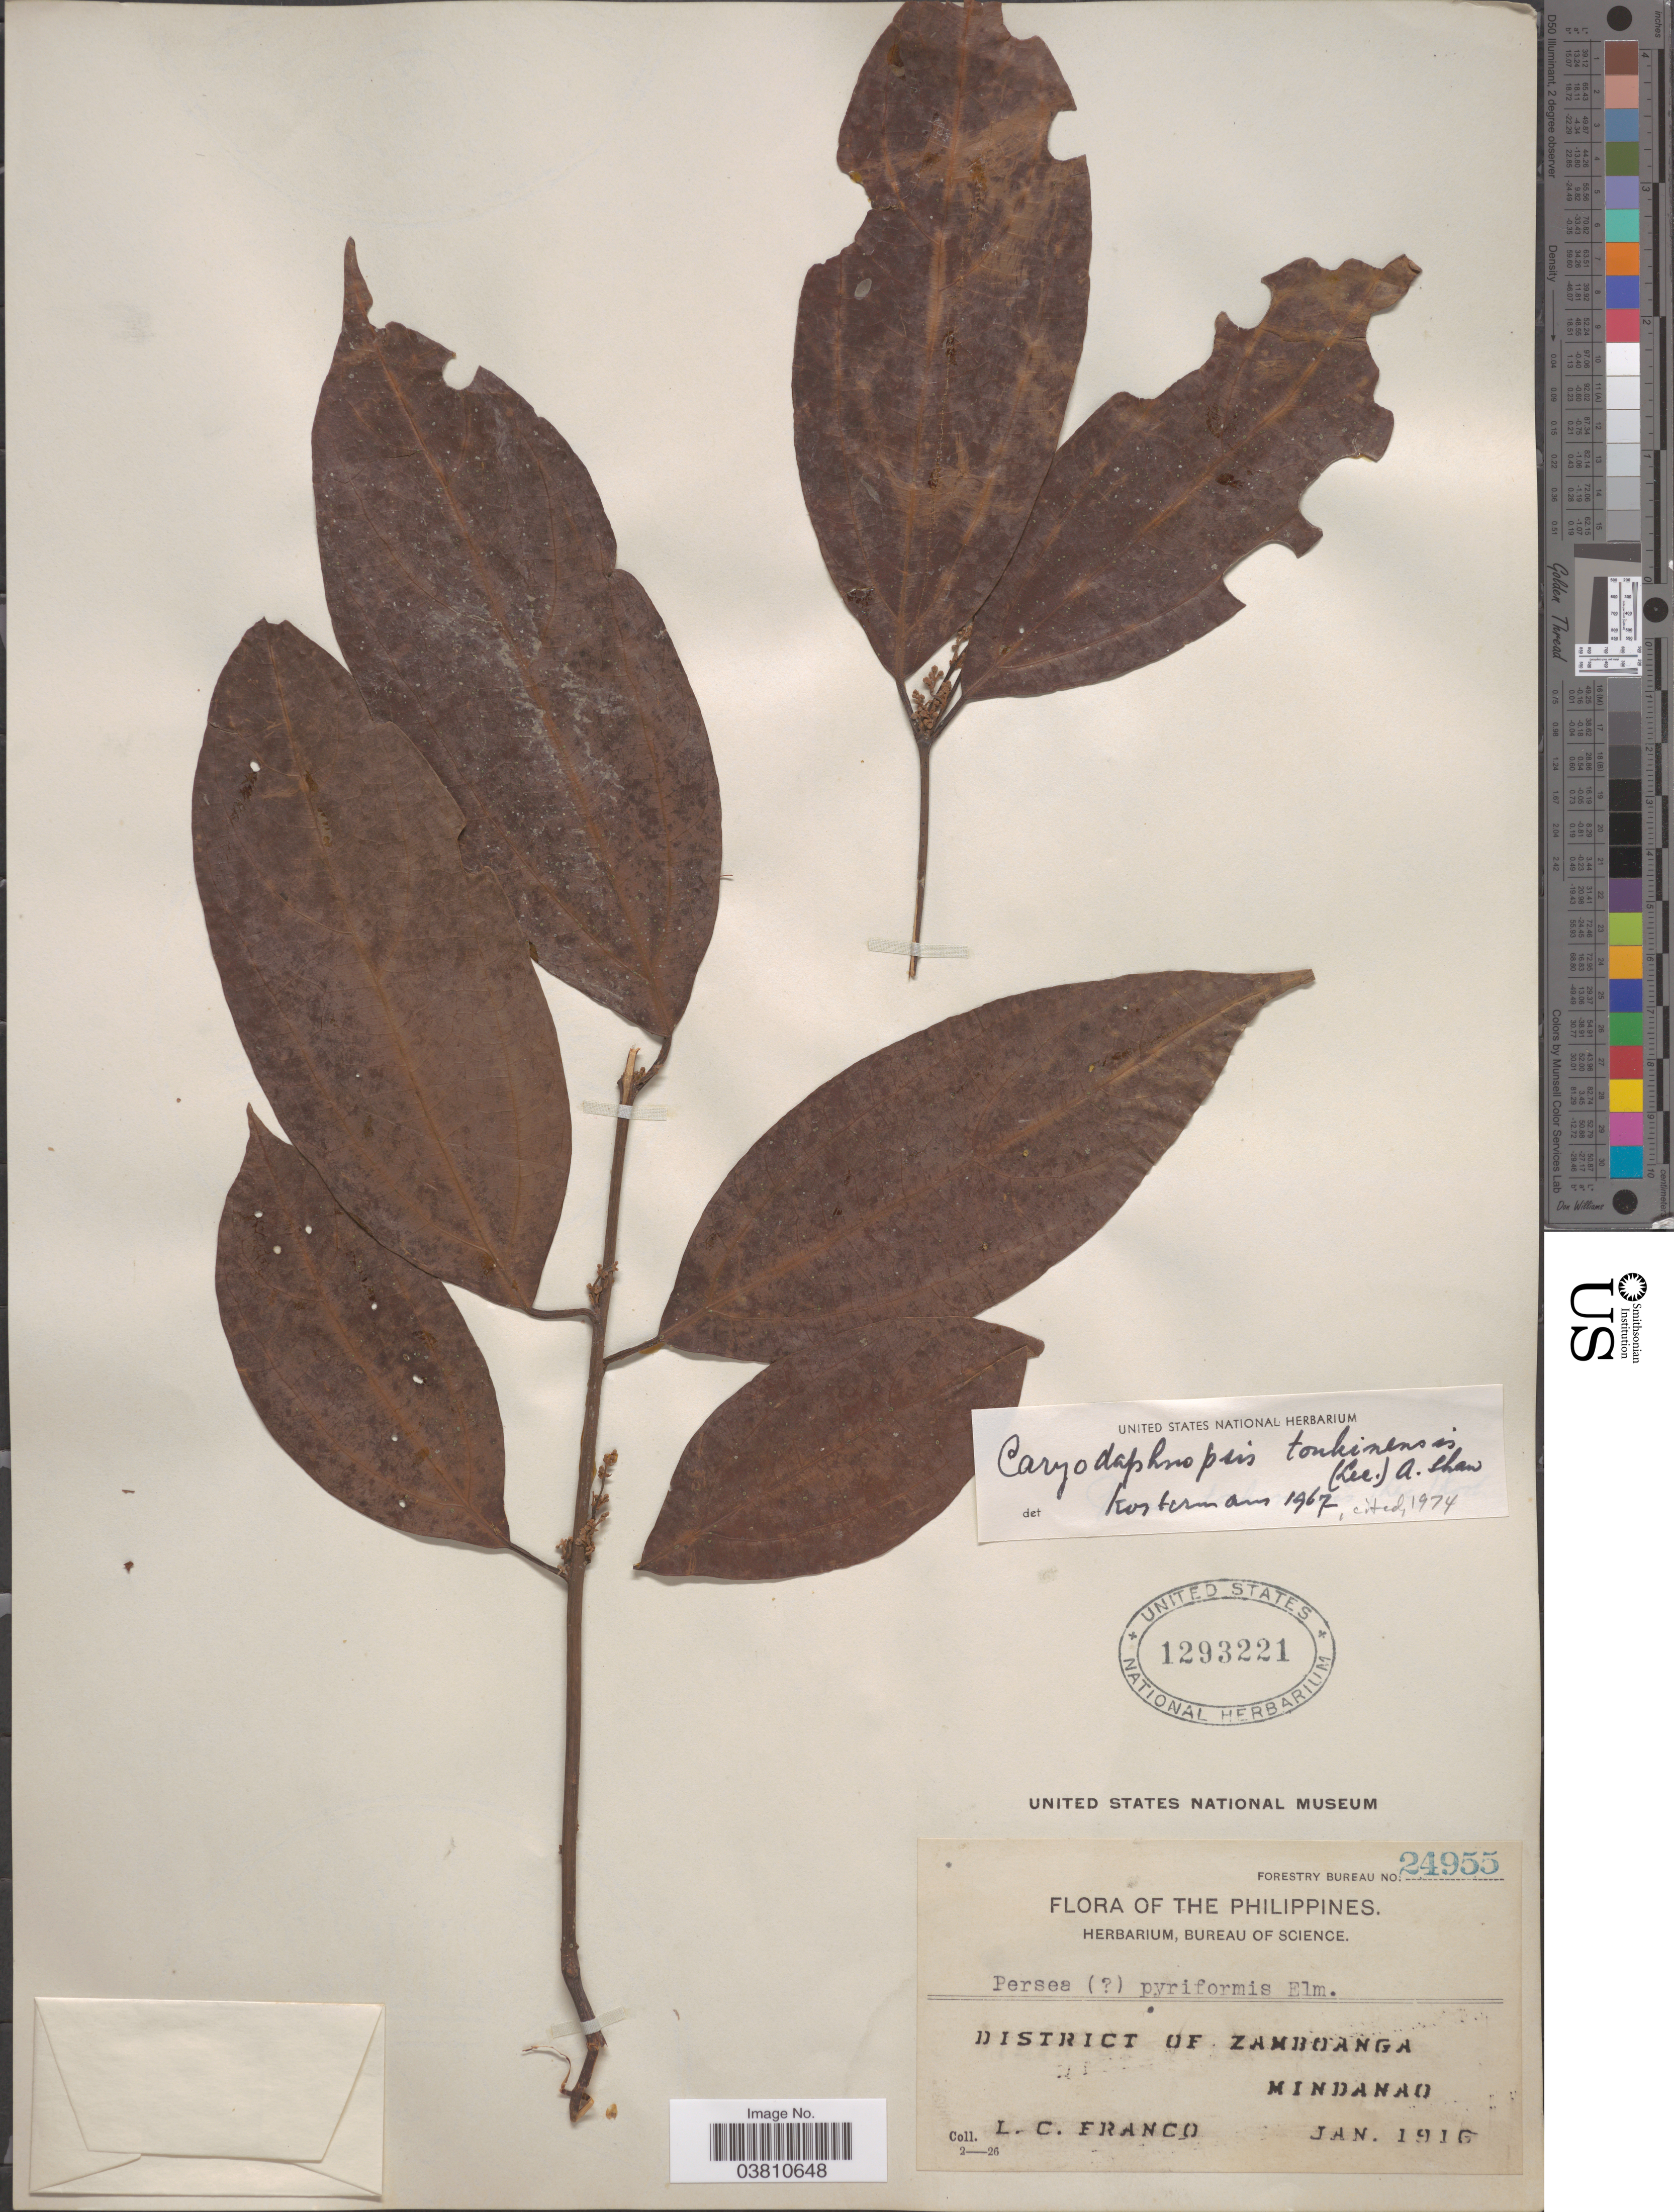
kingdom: Plantae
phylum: Tracheophyta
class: Magnoliopsida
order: Laurales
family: Lauraceae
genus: Caryodaphnopsis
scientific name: Caryodaphnopsis tonkinensis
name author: Airy Shaw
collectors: L. C. Franco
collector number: Forestry Bureau 24955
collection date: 1916-01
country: Philippines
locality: District of Zamboanga. Mindanao.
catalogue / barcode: US 1293221